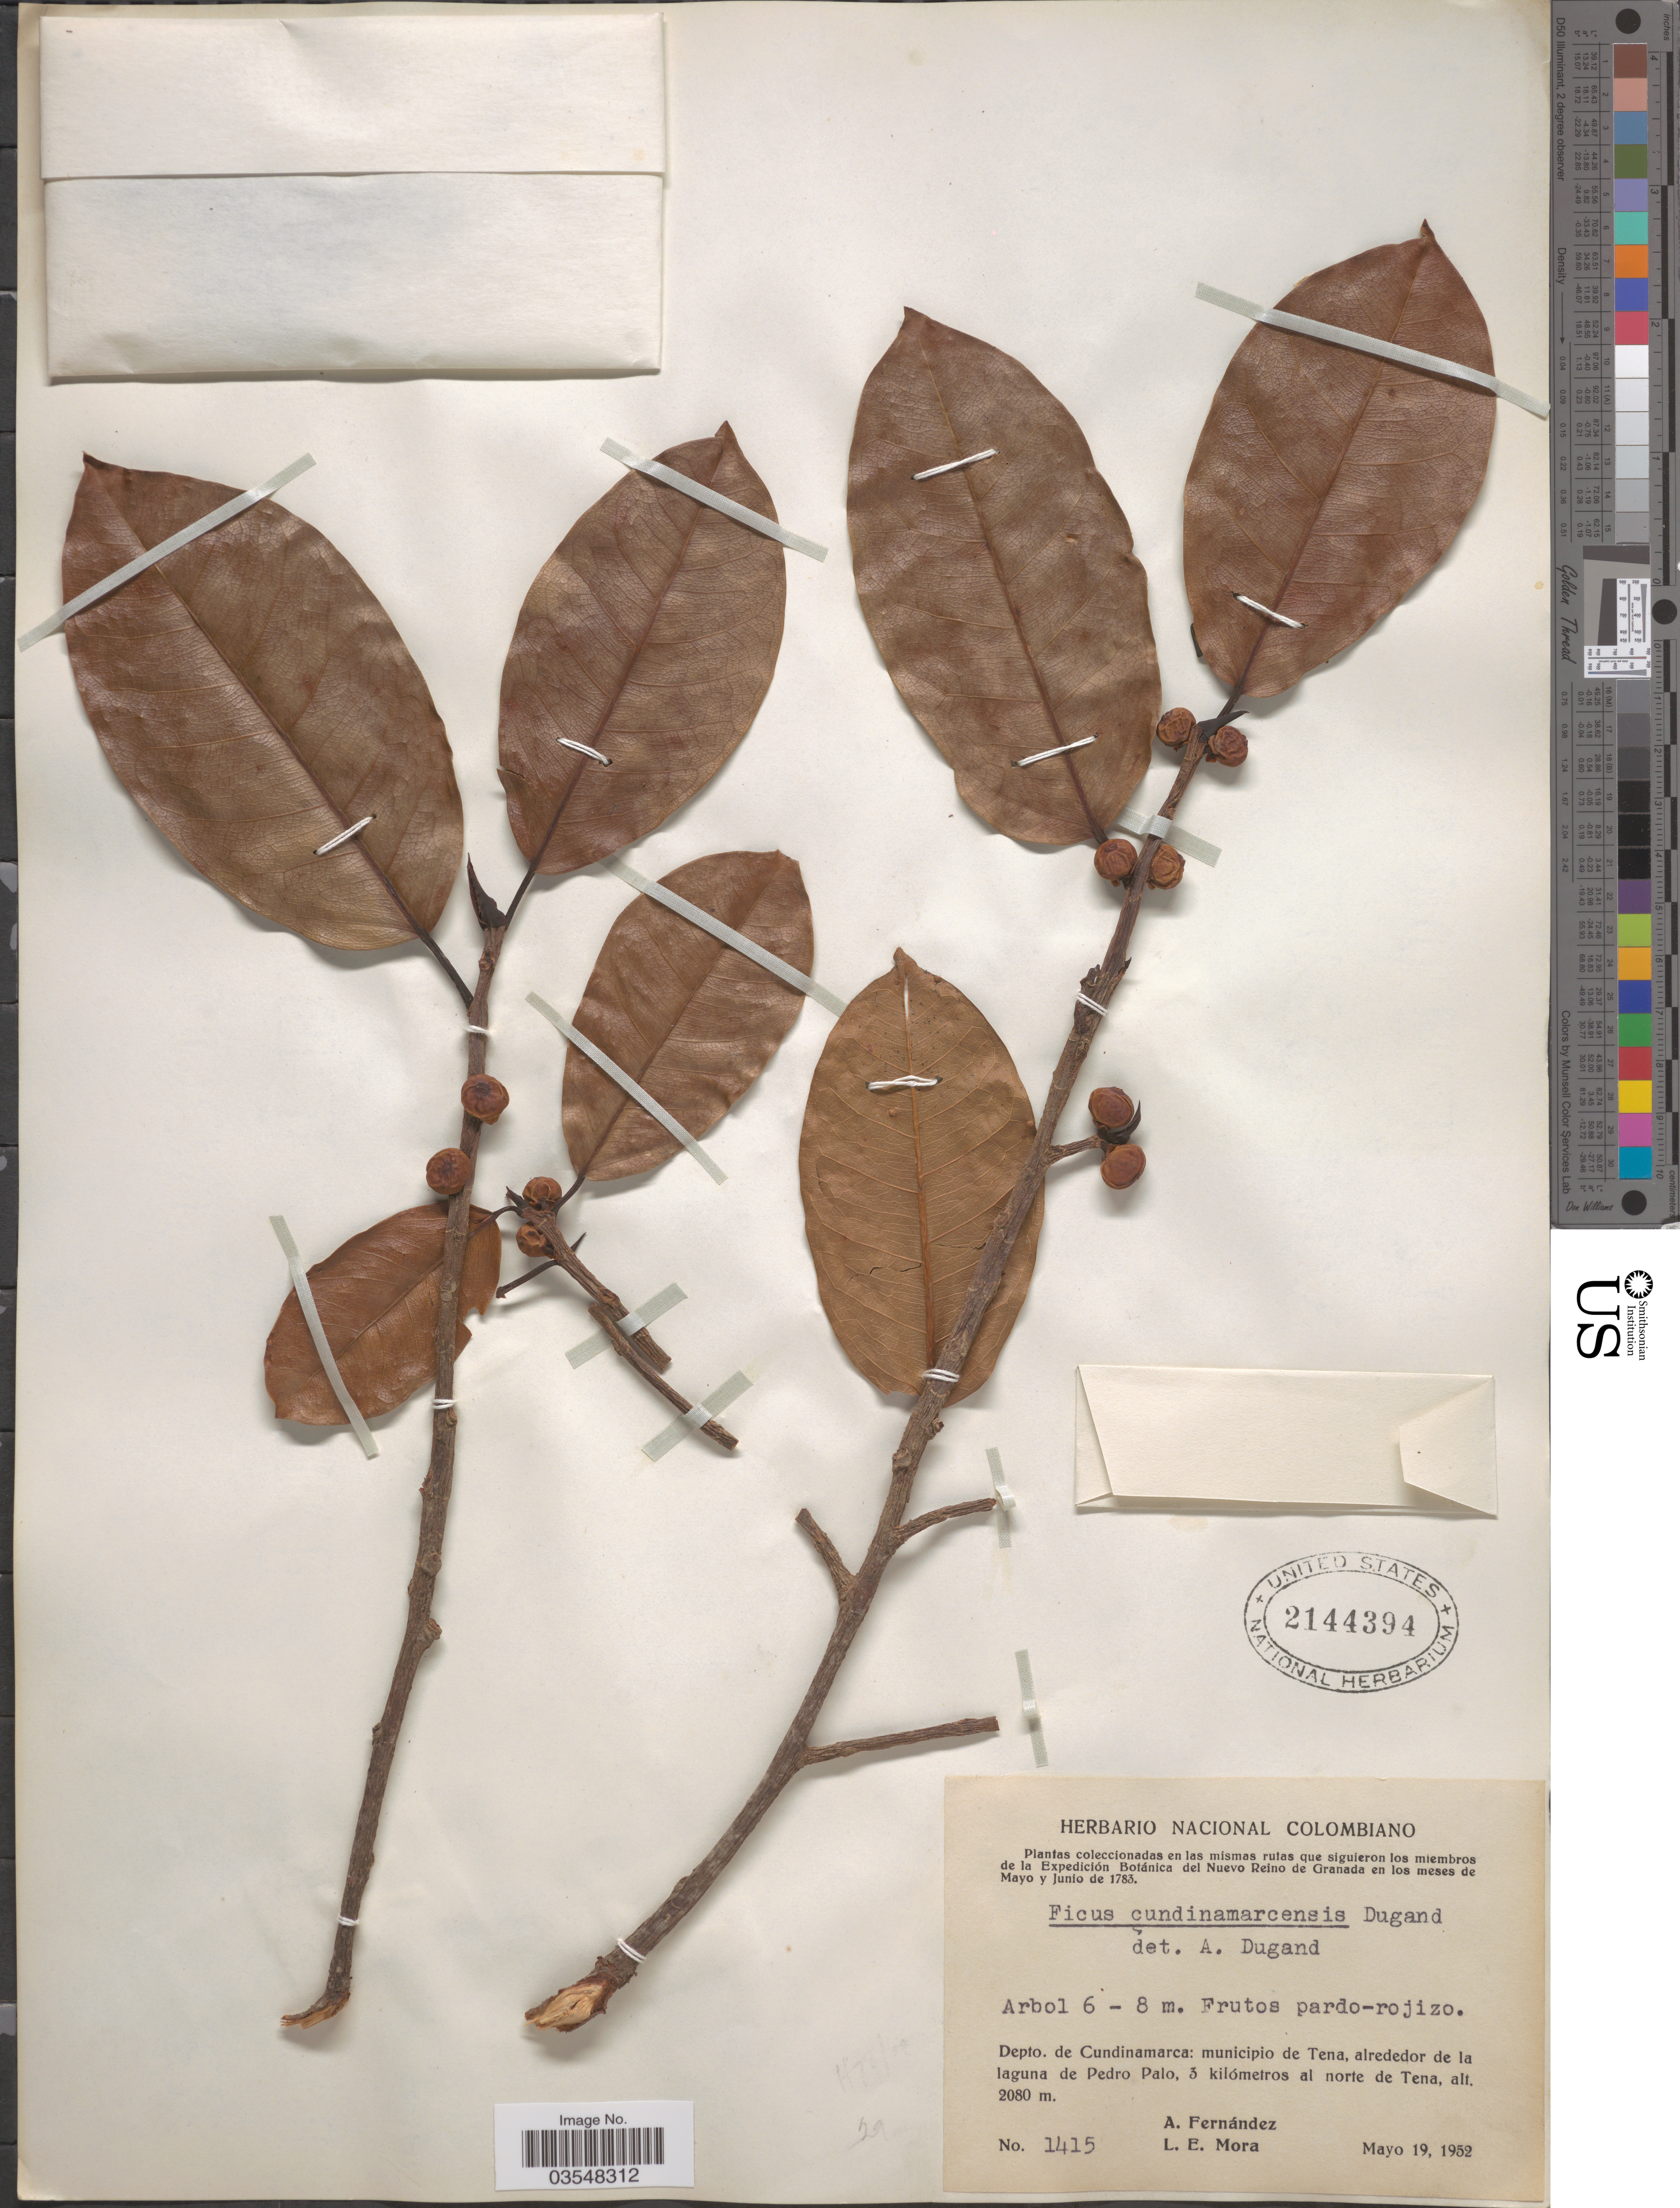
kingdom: Plantae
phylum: Tracheophyta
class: Magnoliopsida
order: Rosales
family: Moraceae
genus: Ficus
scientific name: Ficus cundinamarcensis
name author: Dugand G.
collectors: A. Fernández & L. Mora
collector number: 1415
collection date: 1952-05-19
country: Colombia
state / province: Cundinamarca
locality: Depto. de Cundinamarca: municipio de Tena, alrededor de la laguna de Pedro Palo, 3 kilómetros al norte de Tena.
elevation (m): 2080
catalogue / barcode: US 2144394